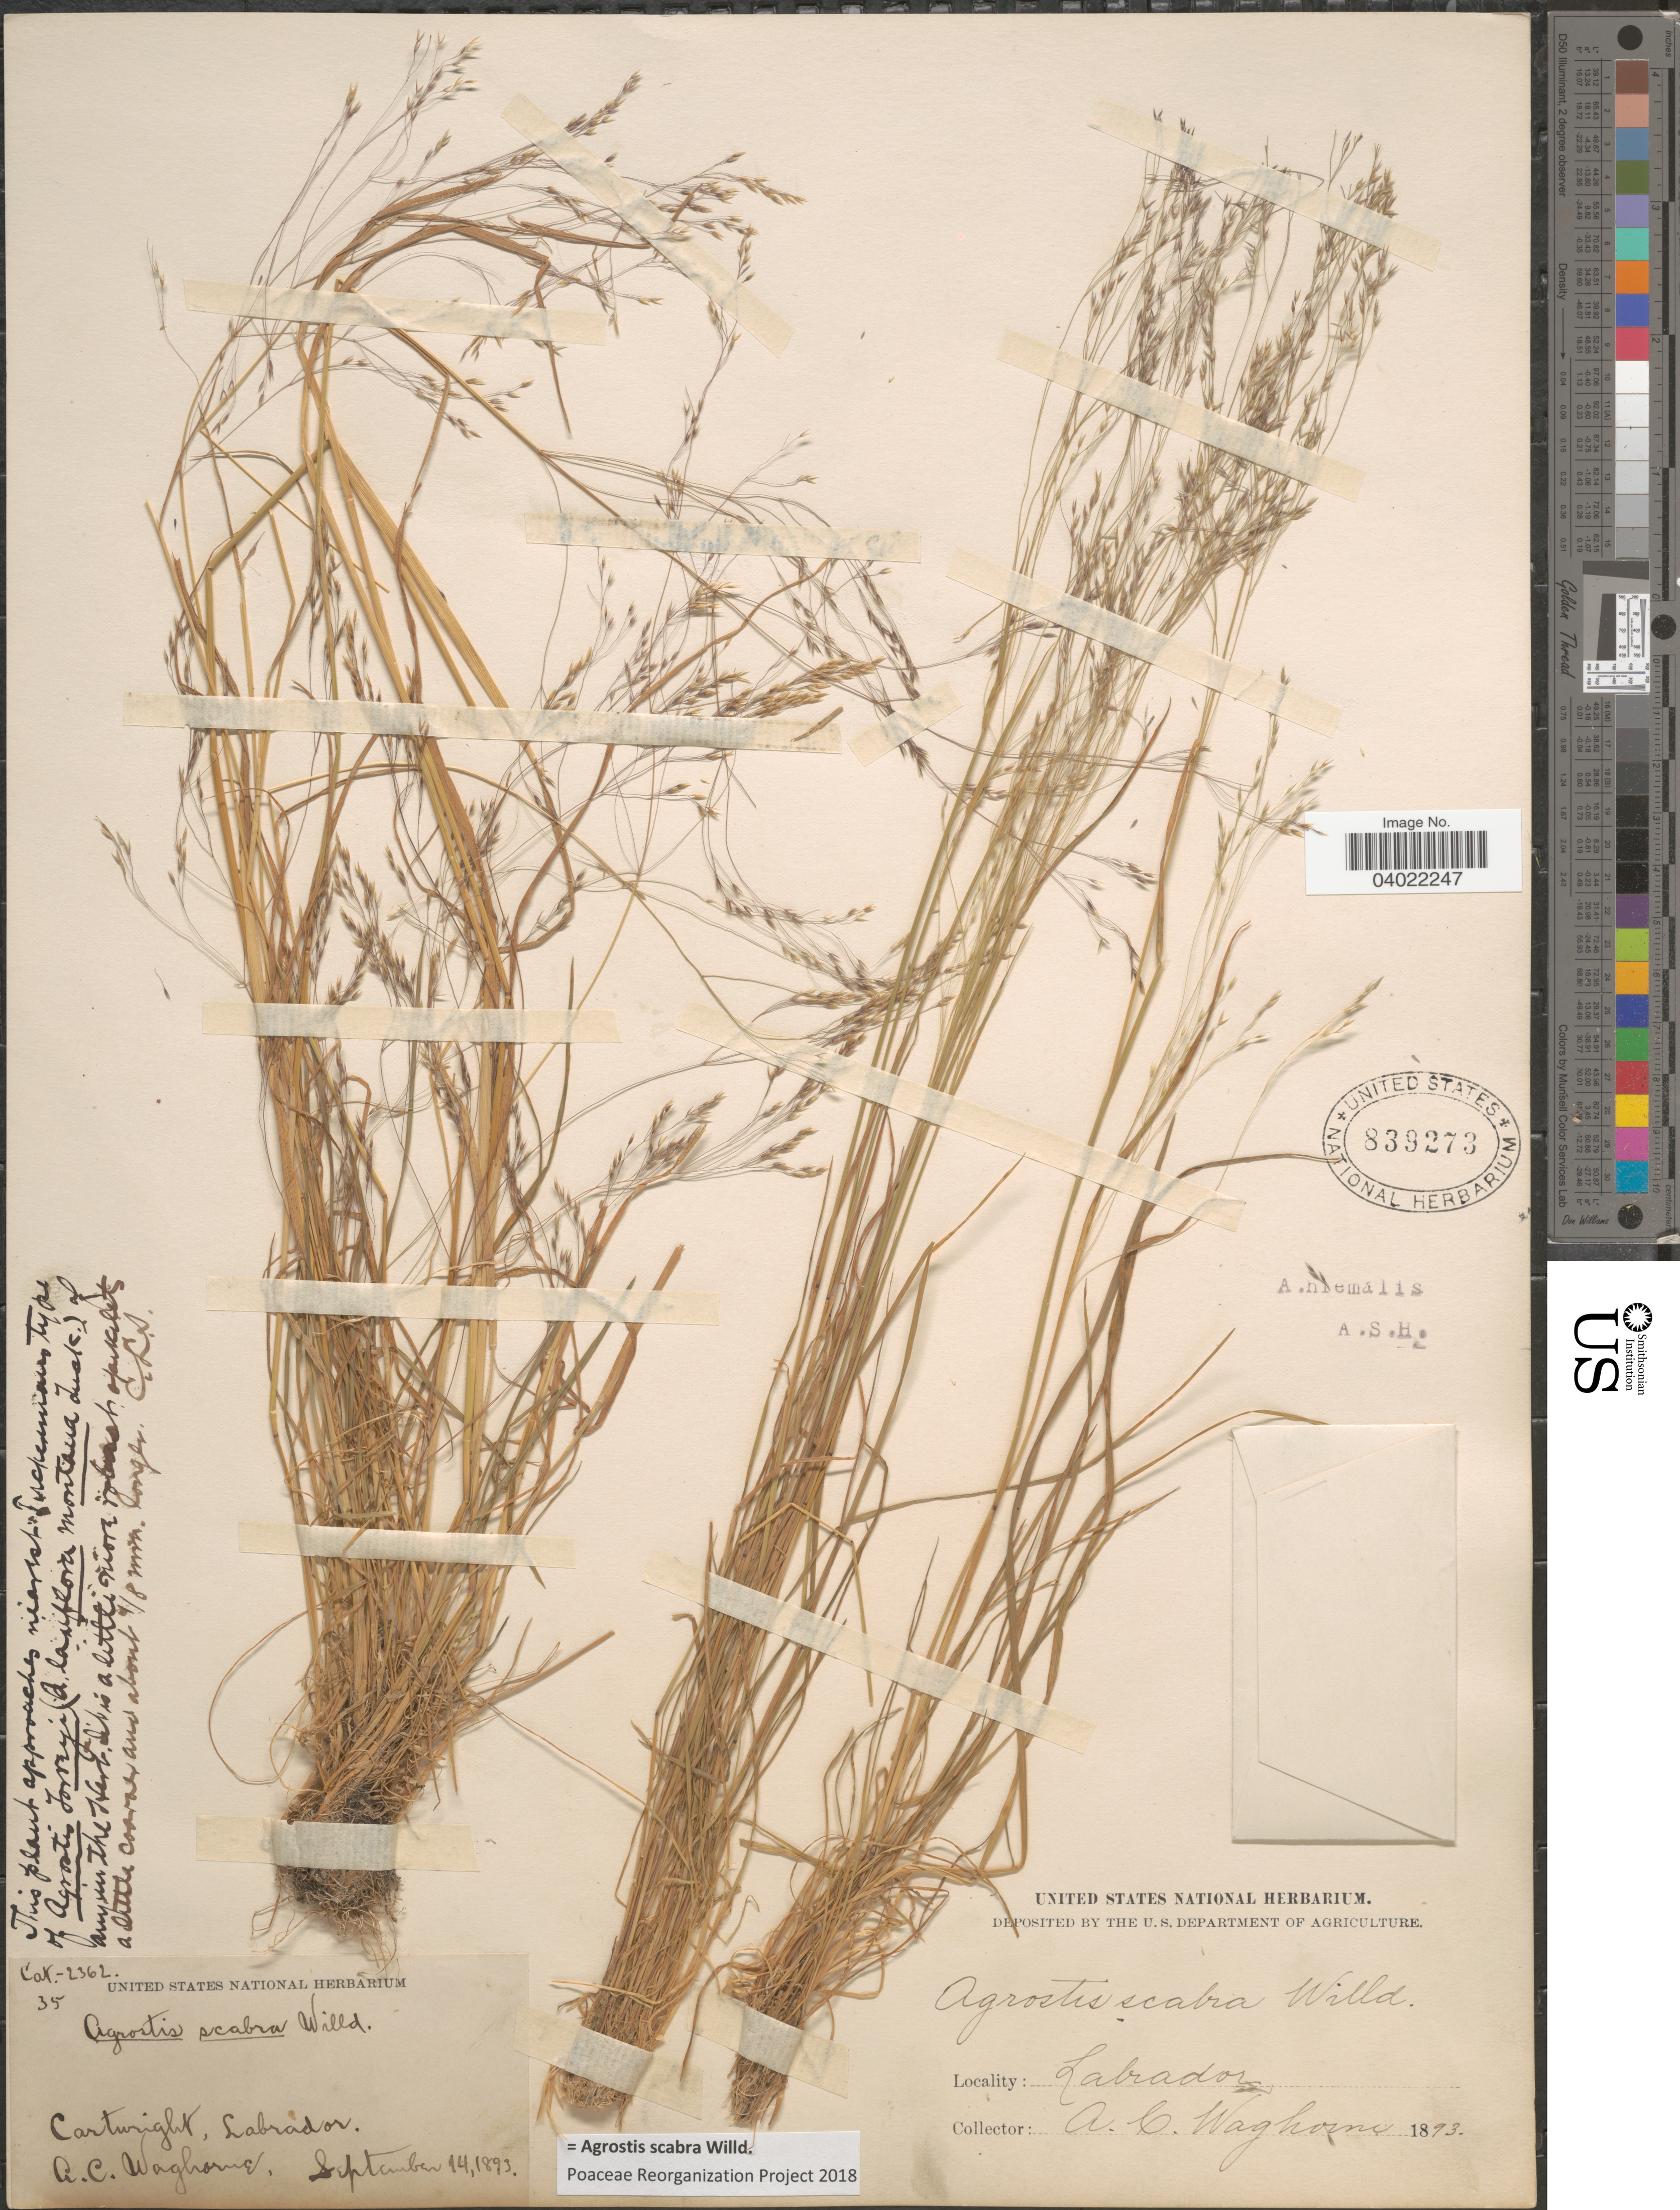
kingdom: Plantae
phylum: Tracheophyta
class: Liliopsida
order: Poales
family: Poaceae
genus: Agrostis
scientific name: Agrostis scabra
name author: Willd.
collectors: A. Waghorne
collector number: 35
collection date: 1893-09-14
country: Canada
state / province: Newfoundland and Labrador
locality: Cartwright, Labrador.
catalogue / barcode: US 839273